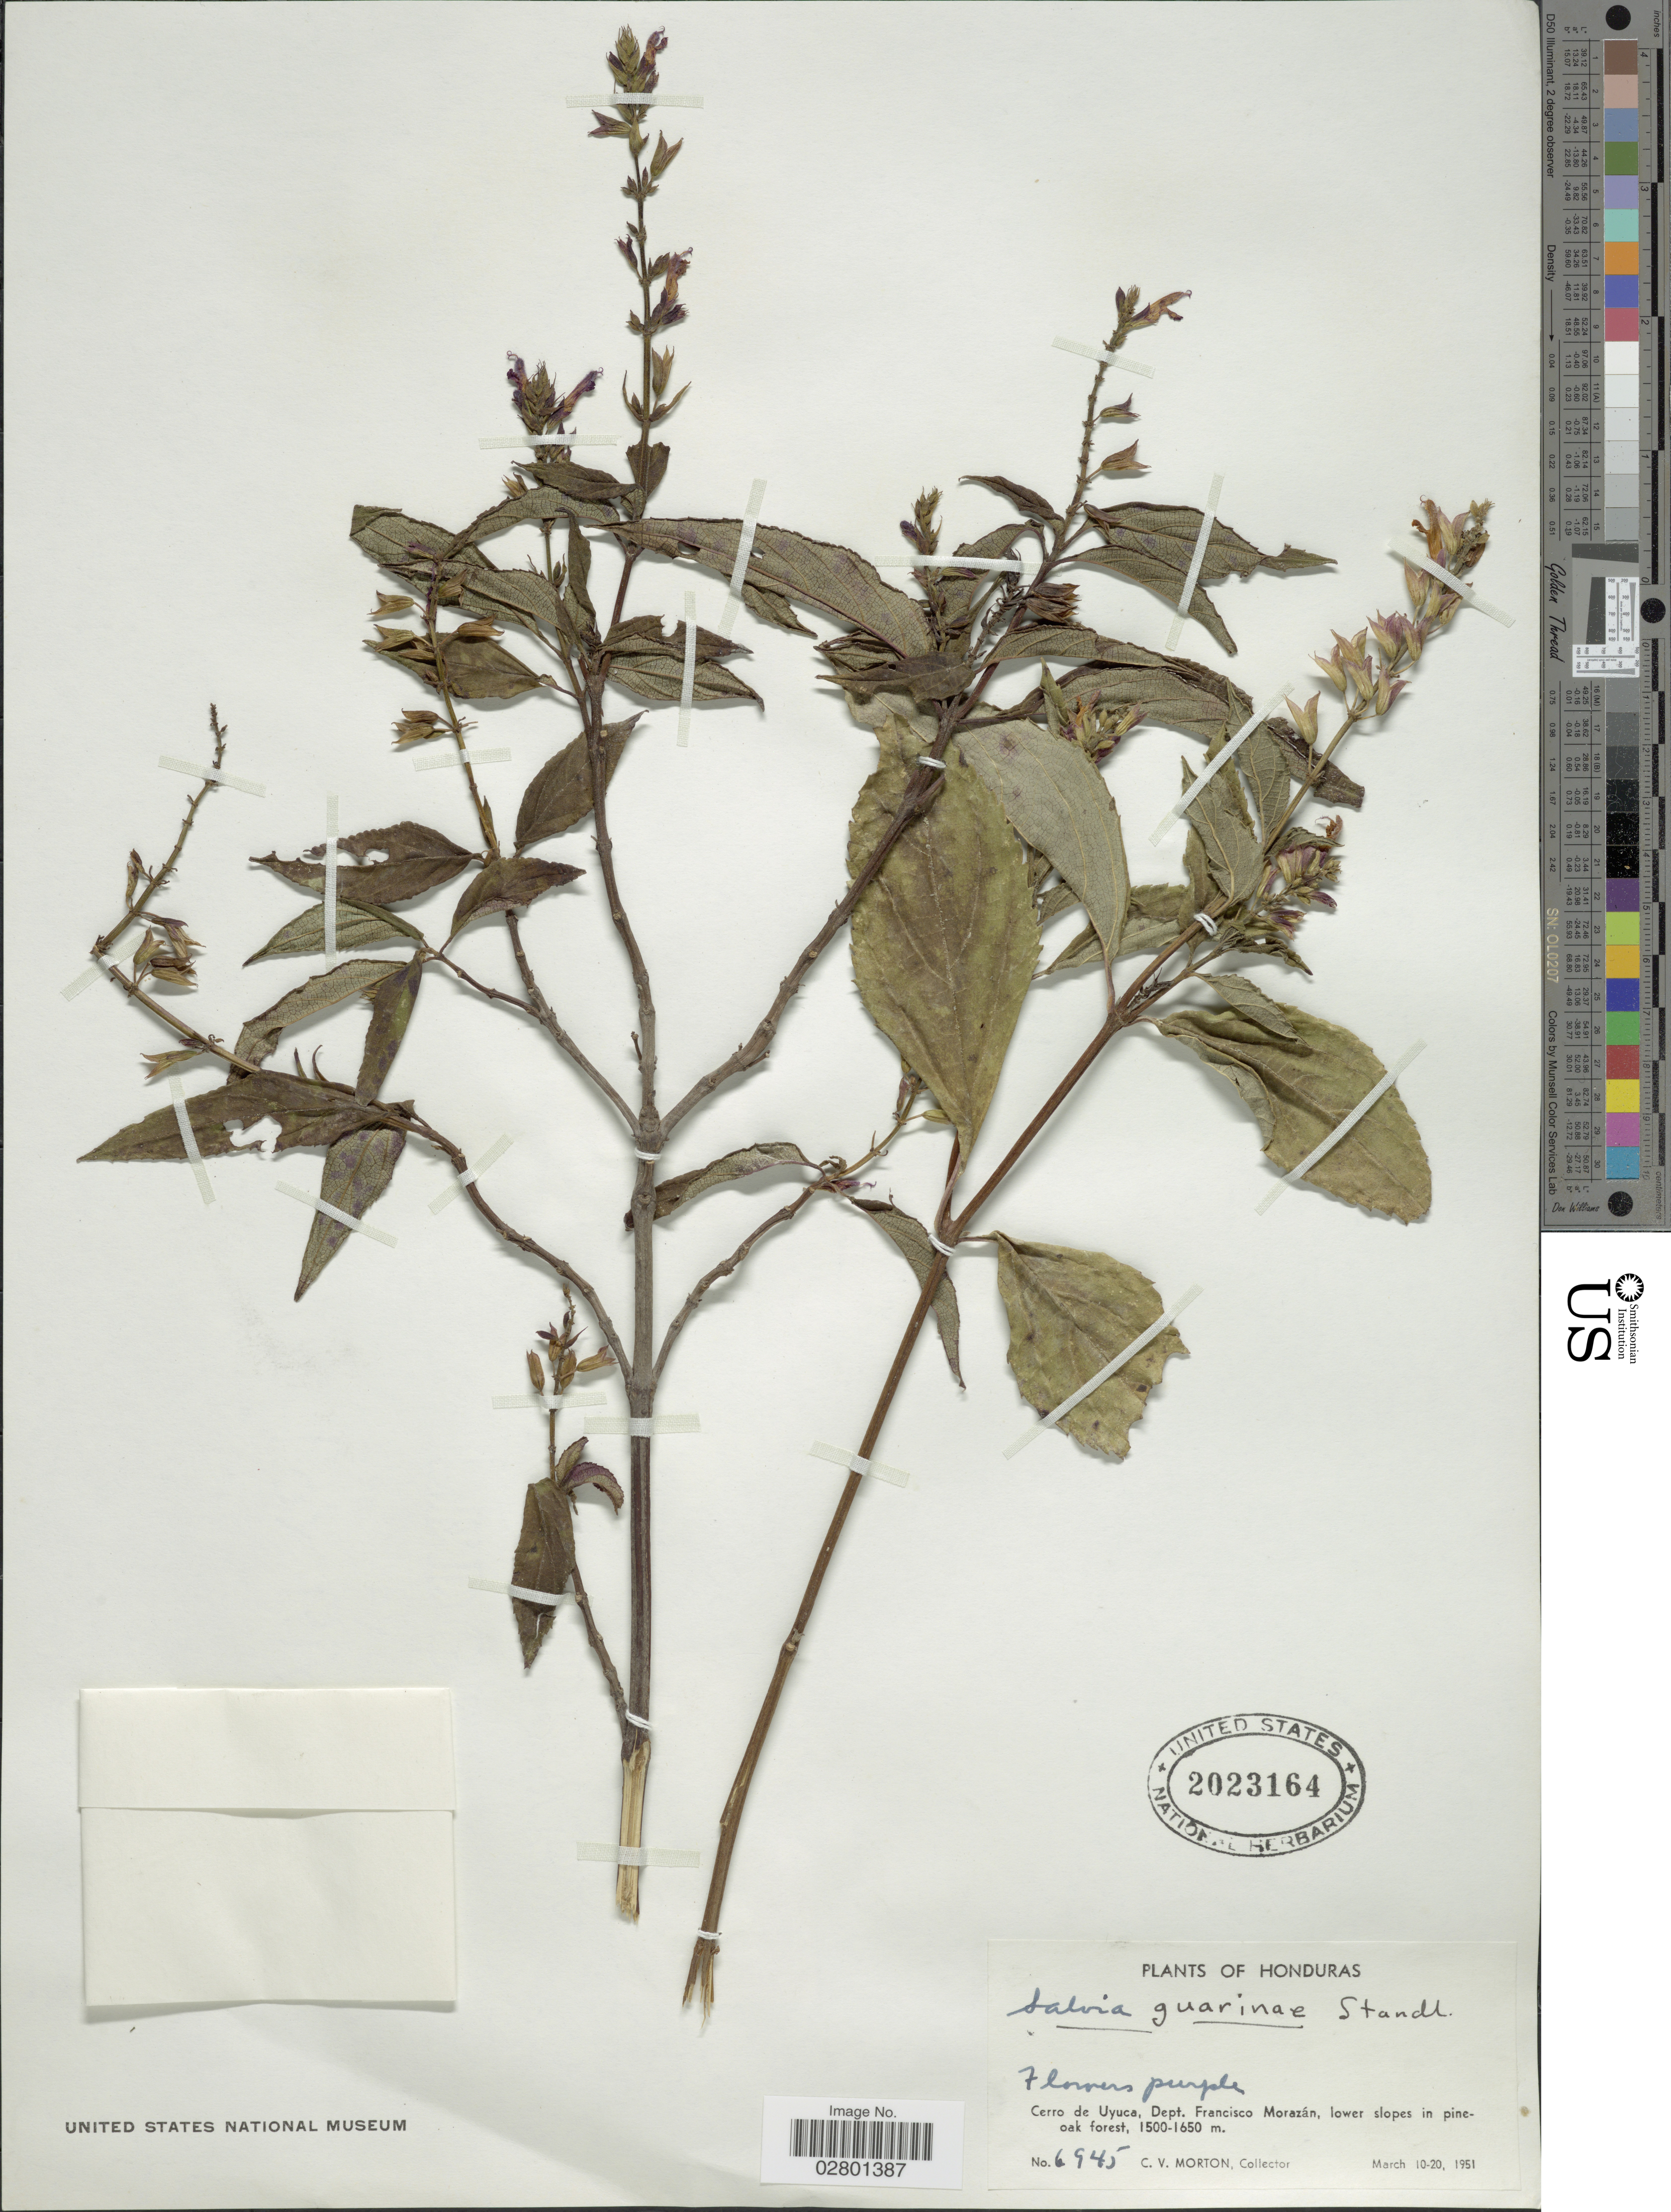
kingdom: Plantae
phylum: Tracheophyta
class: Magnoliopsida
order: Lamiales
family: Lamiaceae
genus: Salvia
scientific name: Salvia guarinae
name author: Standl.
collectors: C. V. Morton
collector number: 6945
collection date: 1951-03-10/1951-03-20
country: Honduras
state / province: Fco. Morazán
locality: Cerro de Uyuca, Dept. Franciso Morazán, lower slopes in pine-oak forest.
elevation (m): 1500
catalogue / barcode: US 2023164